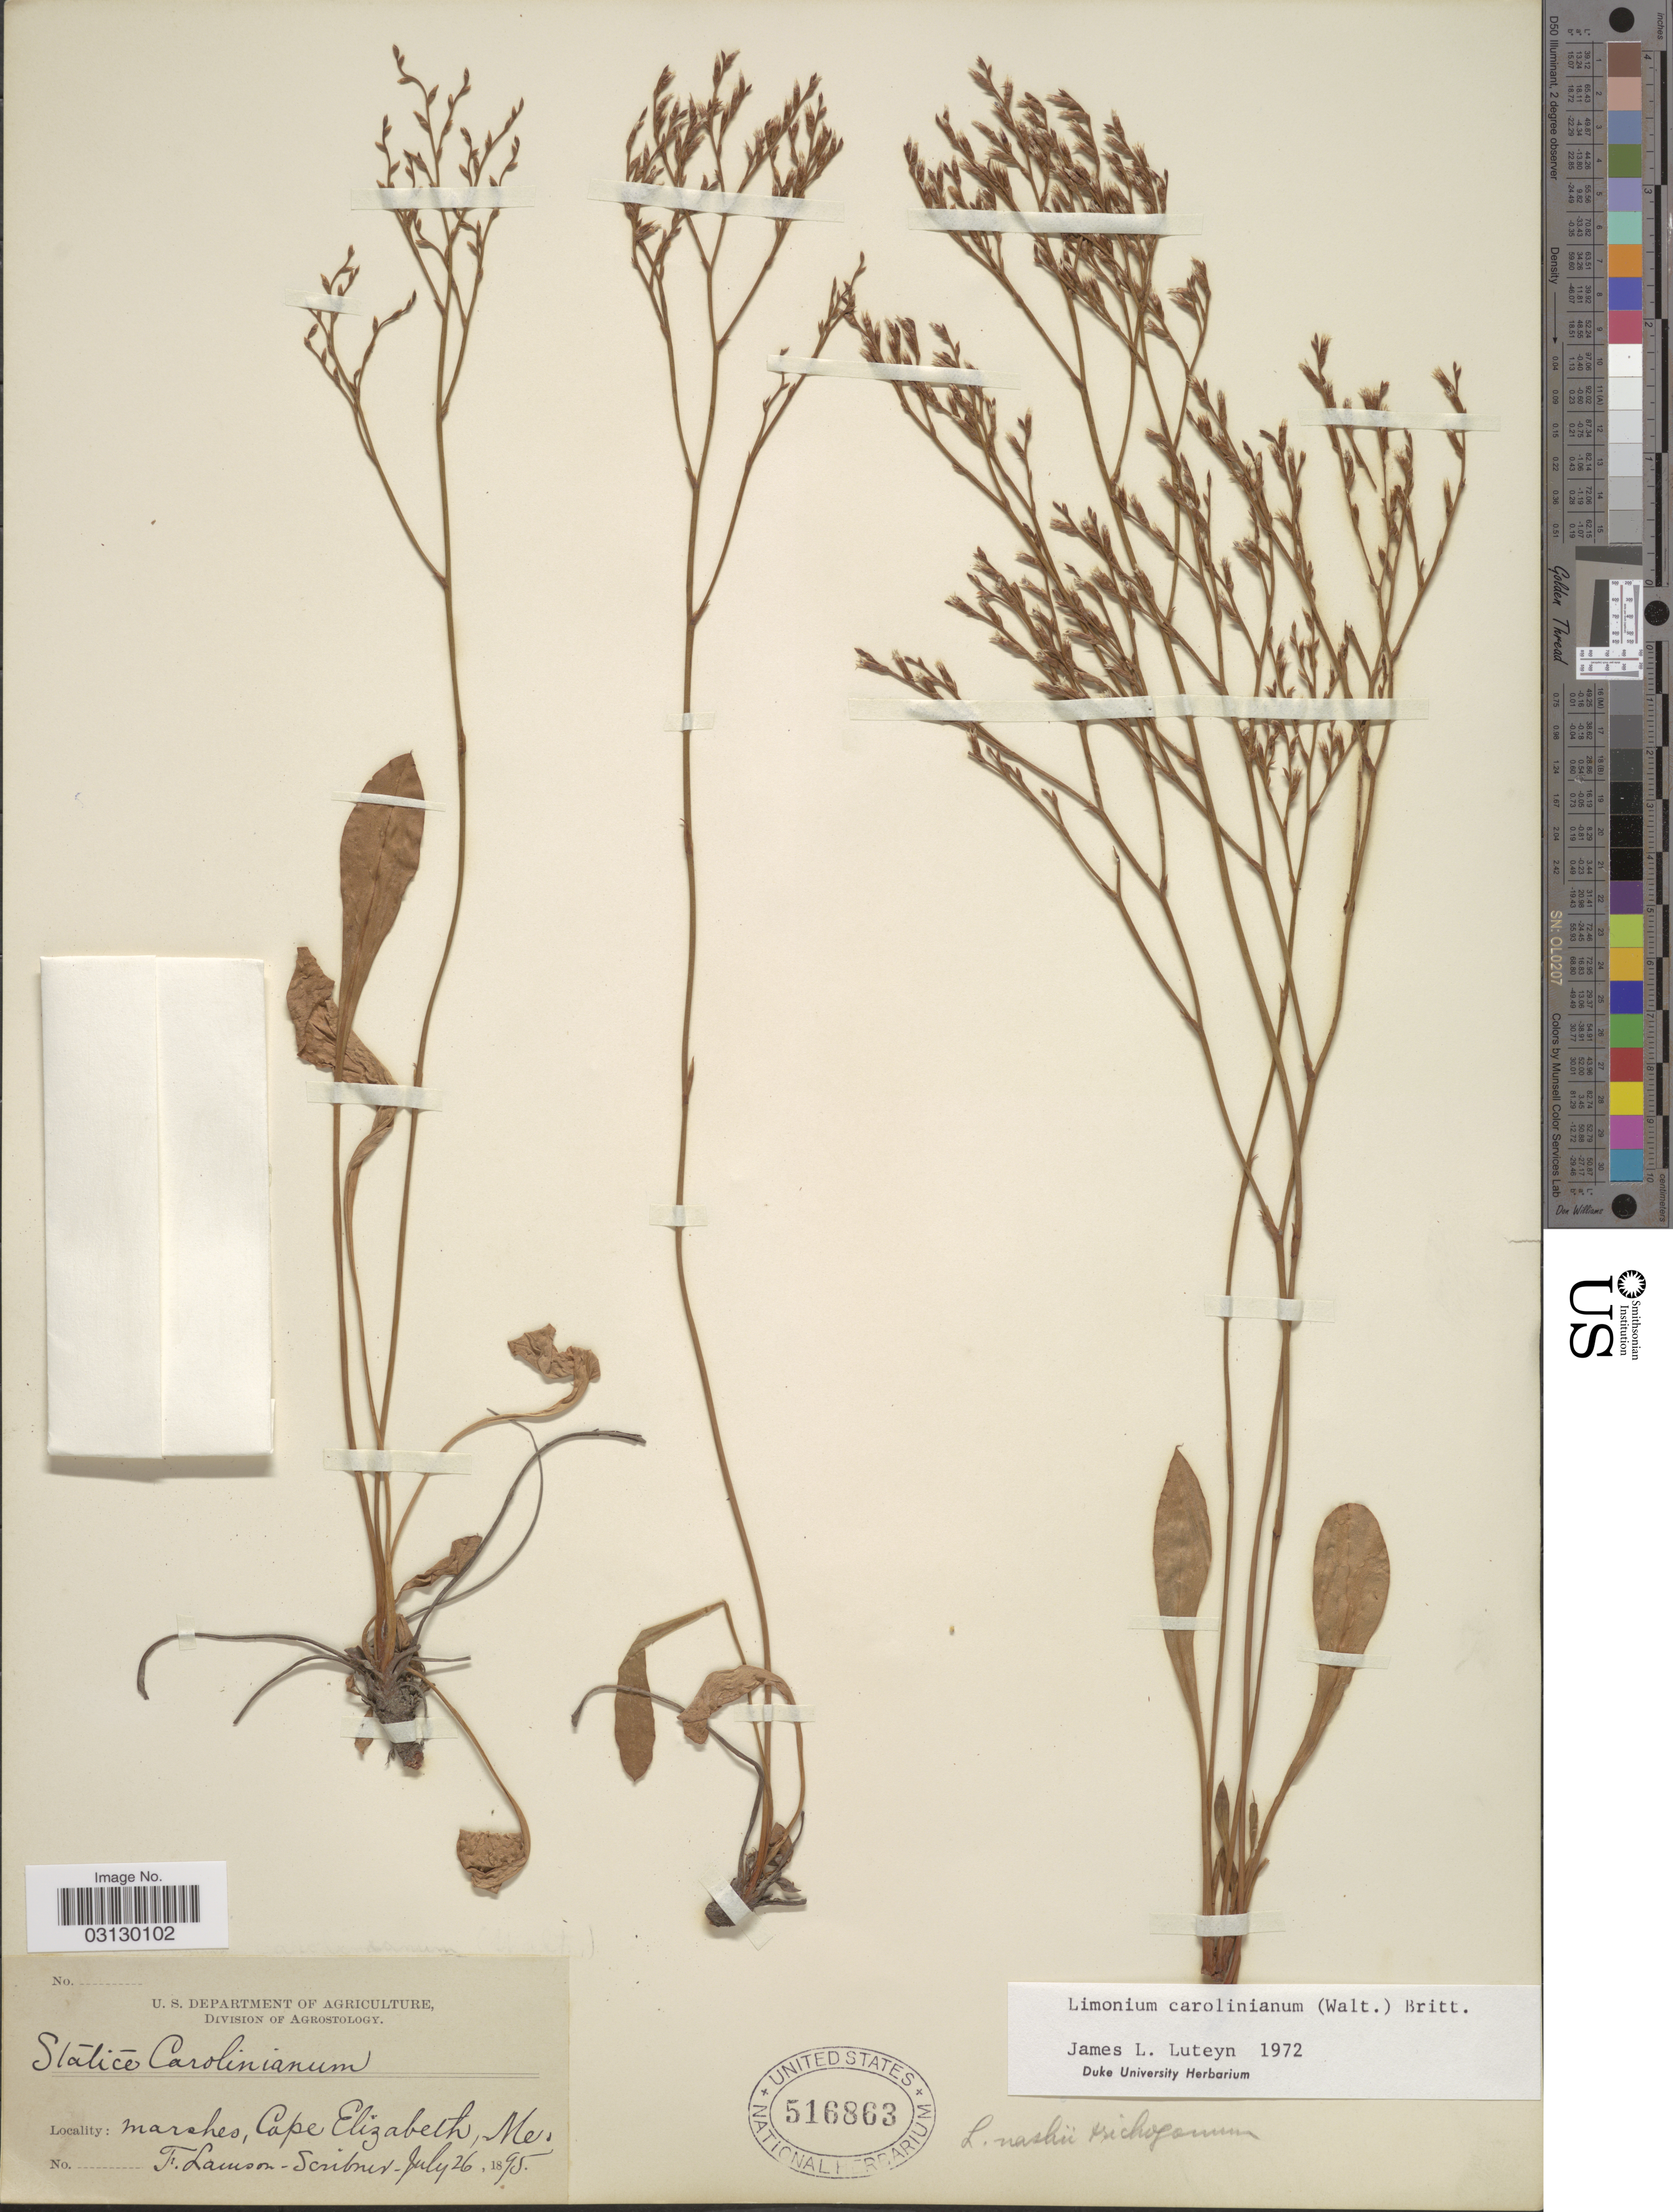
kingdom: Plantae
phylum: Tracheophyta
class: Magnoliopsida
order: Caryophyllales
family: Plumbaginaceae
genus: Limonium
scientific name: Limonium carolinianum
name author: (Walter) Britton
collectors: F. Lamson-Scribner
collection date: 1895-07-26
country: United States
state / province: Maine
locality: Marshes, Cape Elizabeth.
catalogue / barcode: US 516863